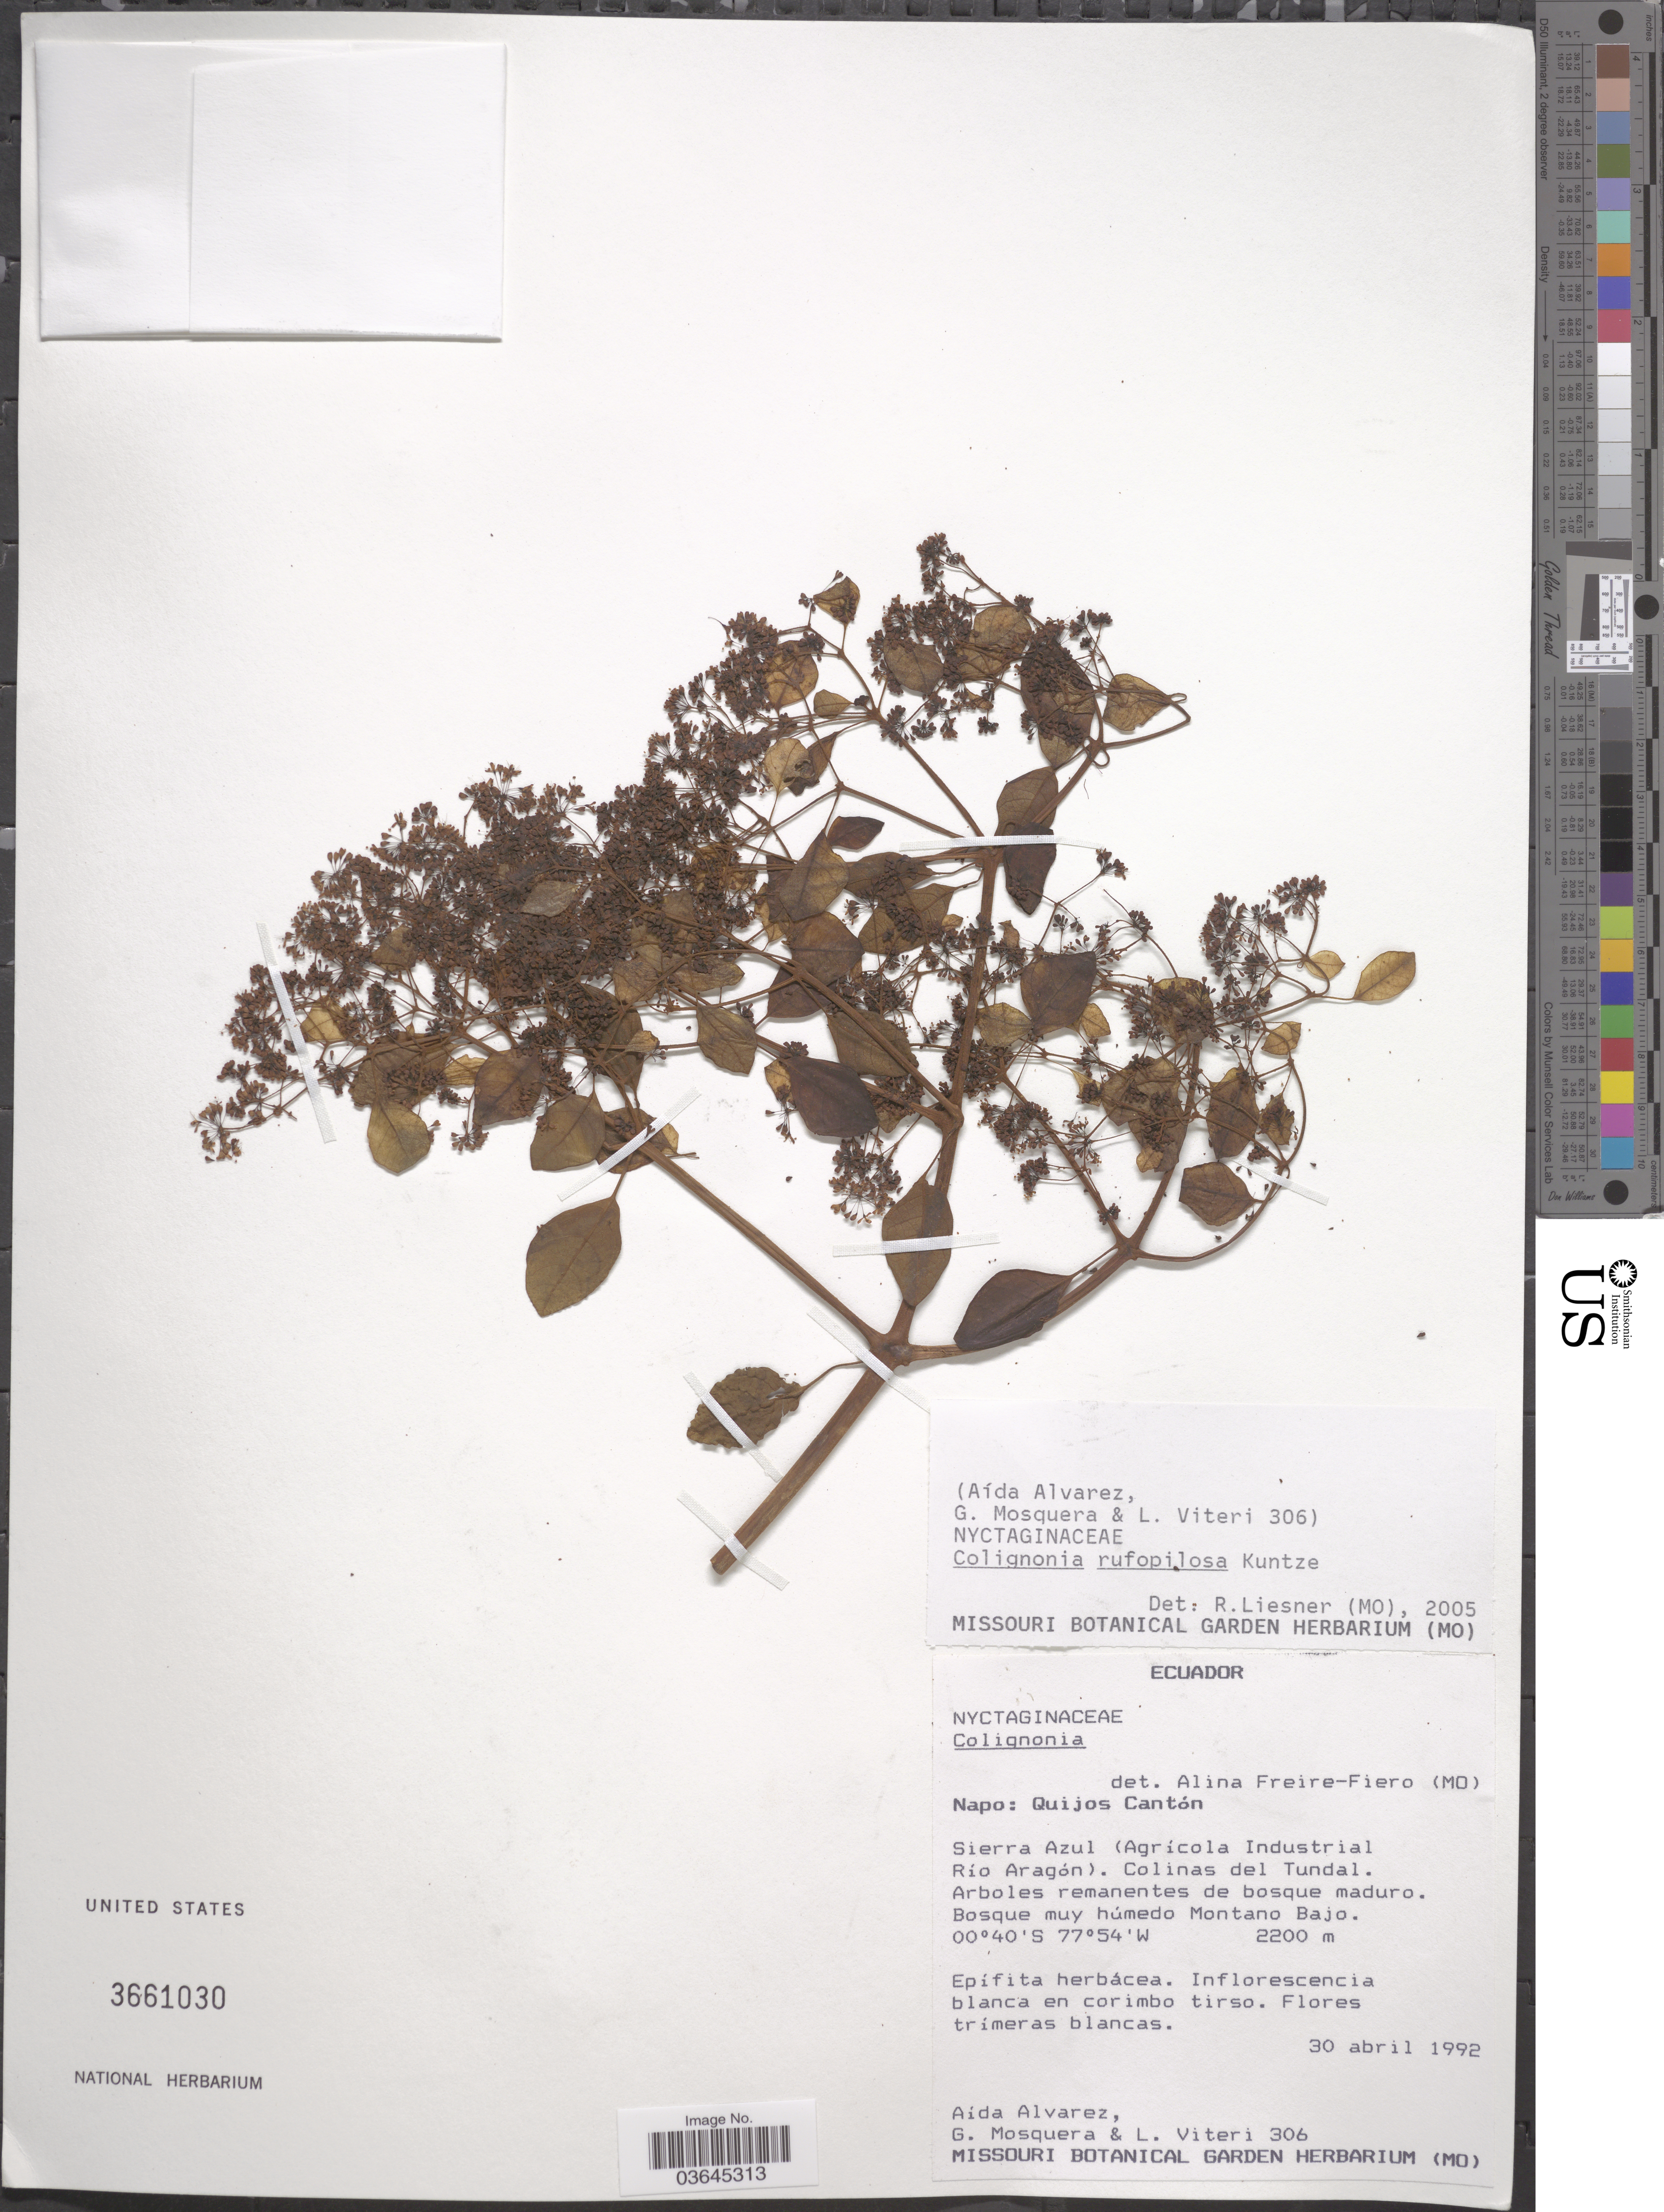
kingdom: Plantae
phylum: Tracheophyta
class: Magnoliopsida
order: Caryophyllales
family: Nyctaginaceae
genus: Colignonia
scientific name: Colignonia rufopilosa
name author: Kuntze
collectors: A. Alvarez, G. Mosquera & L. Viteri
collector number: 306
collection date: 1992-04-30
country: Ecuador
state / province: Napo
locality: Quijos Cantón. Sierra Azul (Agrícola Industrial Río Aragón). Colinas del Tundal.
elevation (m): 2200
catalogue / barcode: US 3661030